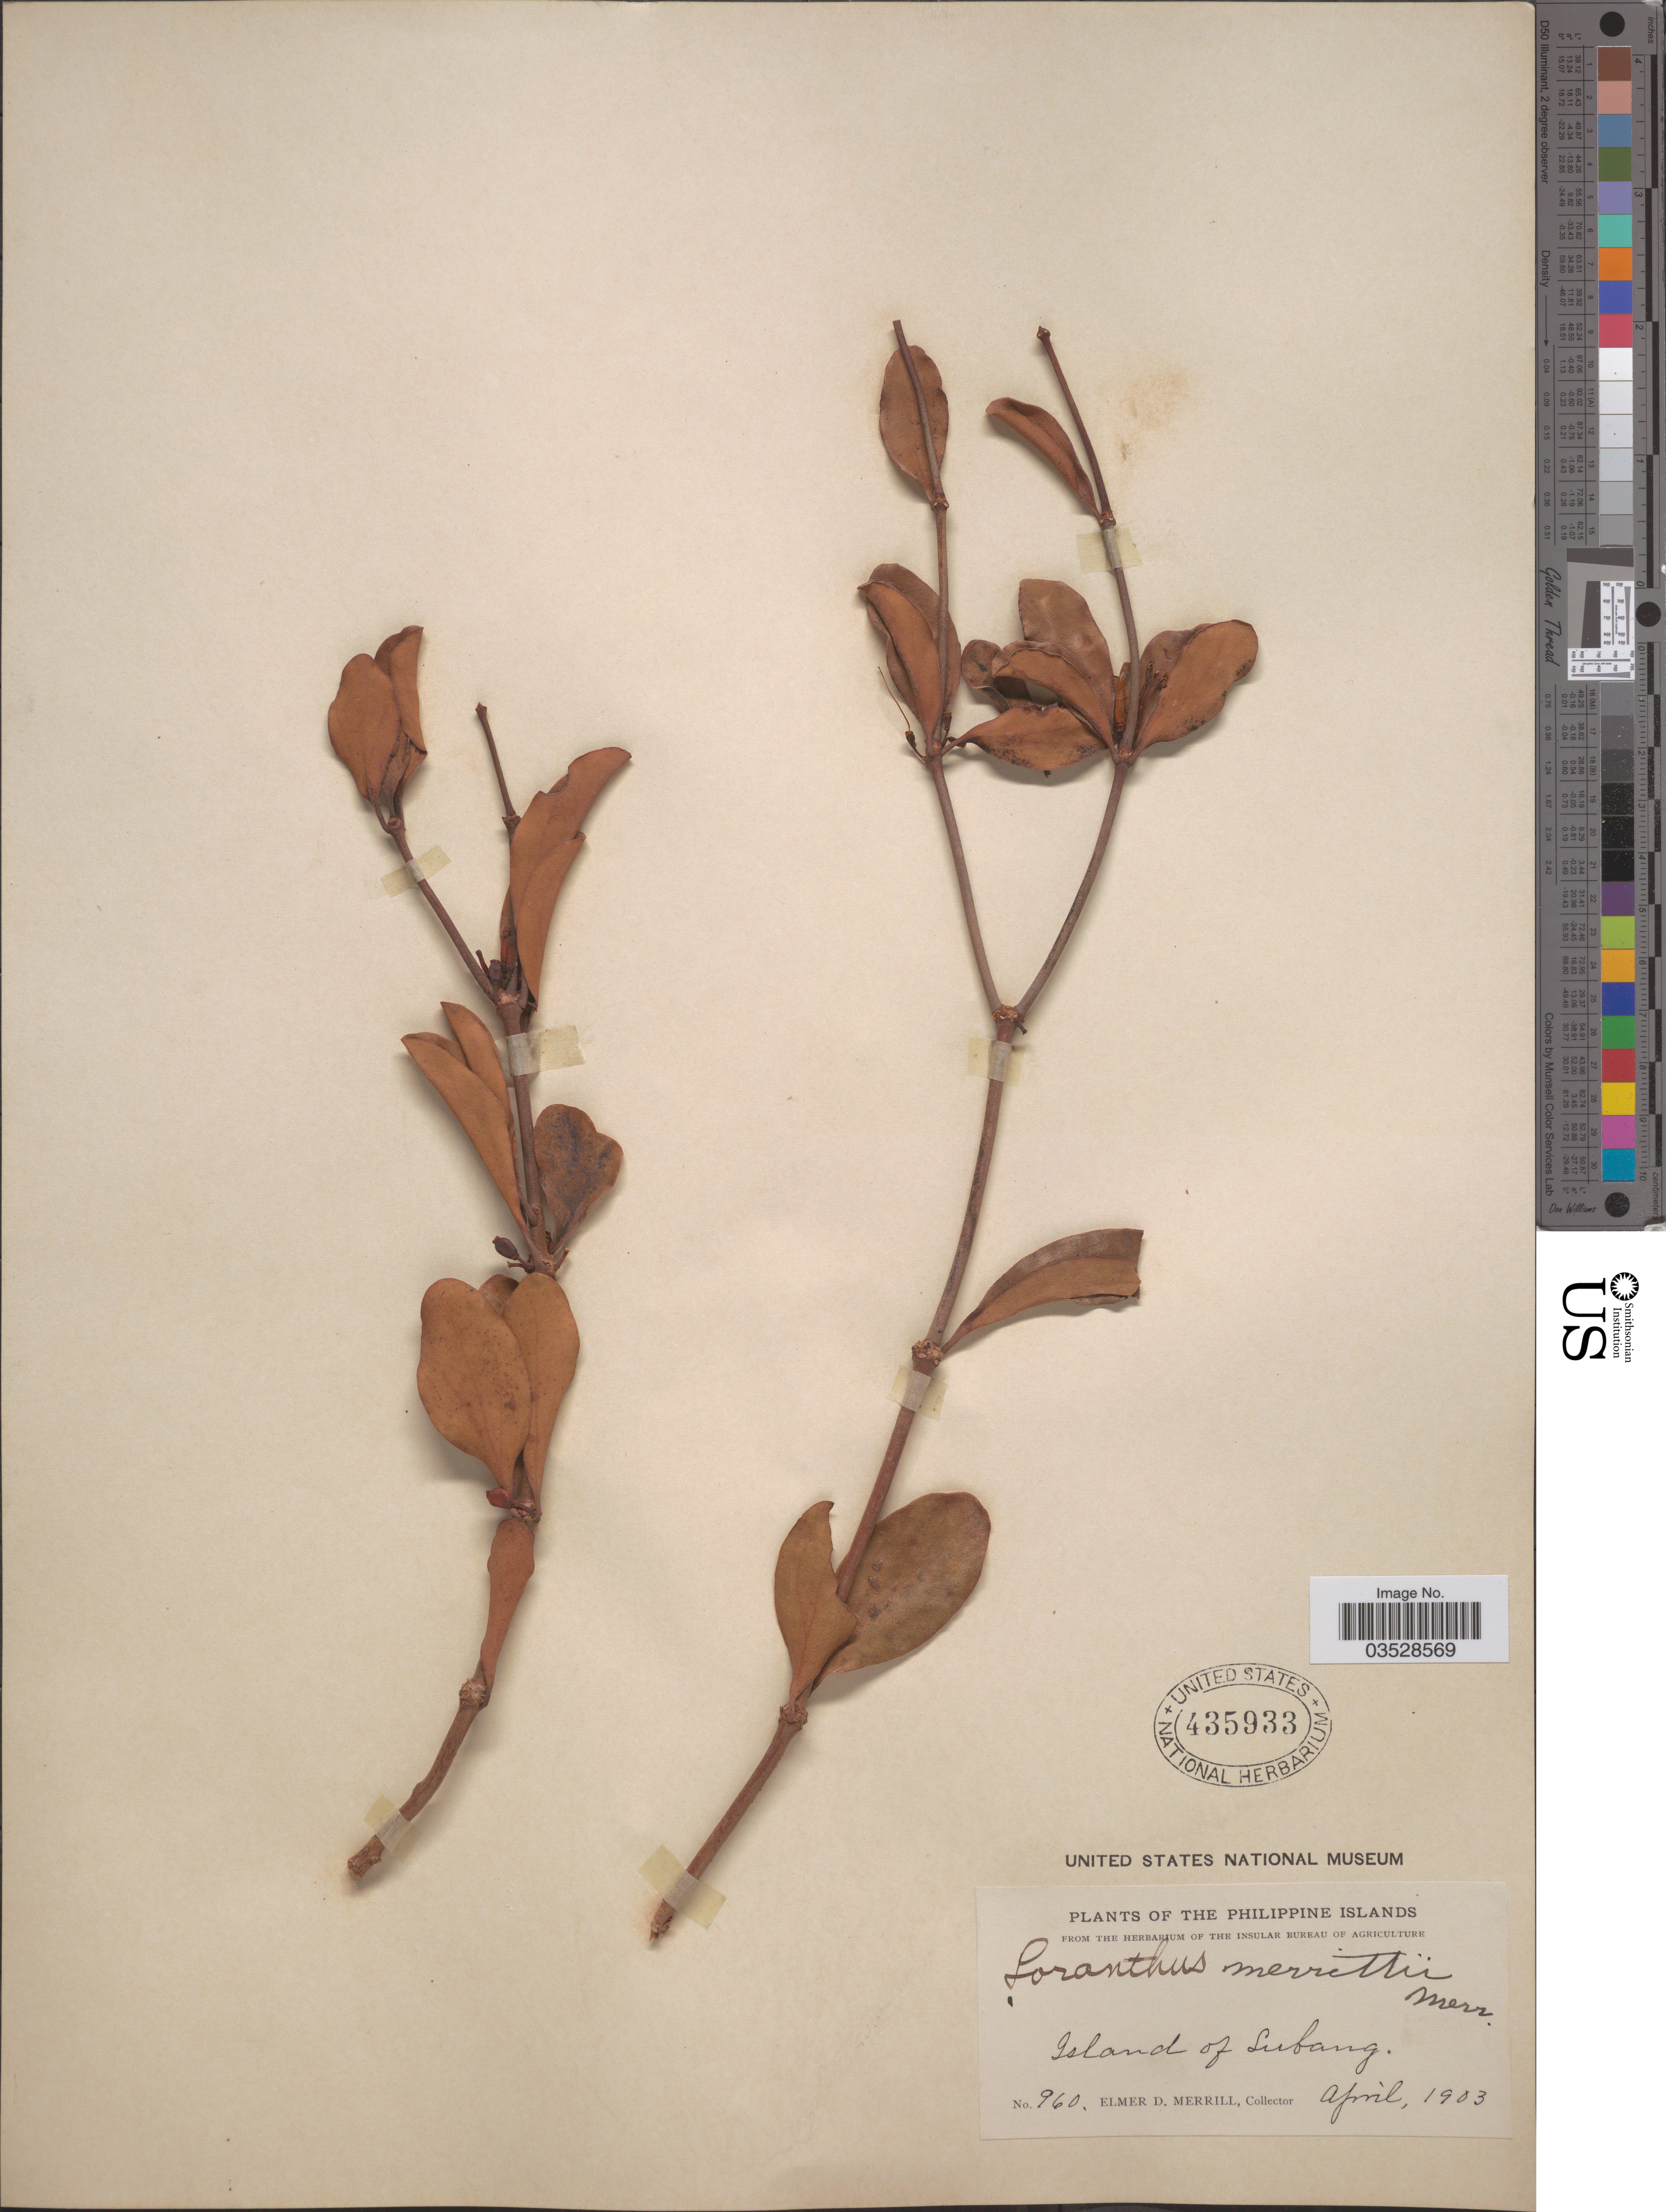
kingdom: Plantae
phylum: Tracheophyta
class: Magnoliopsida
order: Santalales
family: Loranthaceae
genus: Loranthus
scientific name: Loranthus merrillii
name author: Elmer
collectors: E. D. Merrill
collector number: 960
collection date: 1903-04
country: Philippines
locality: Island of Lubang.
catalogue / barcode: US 435933